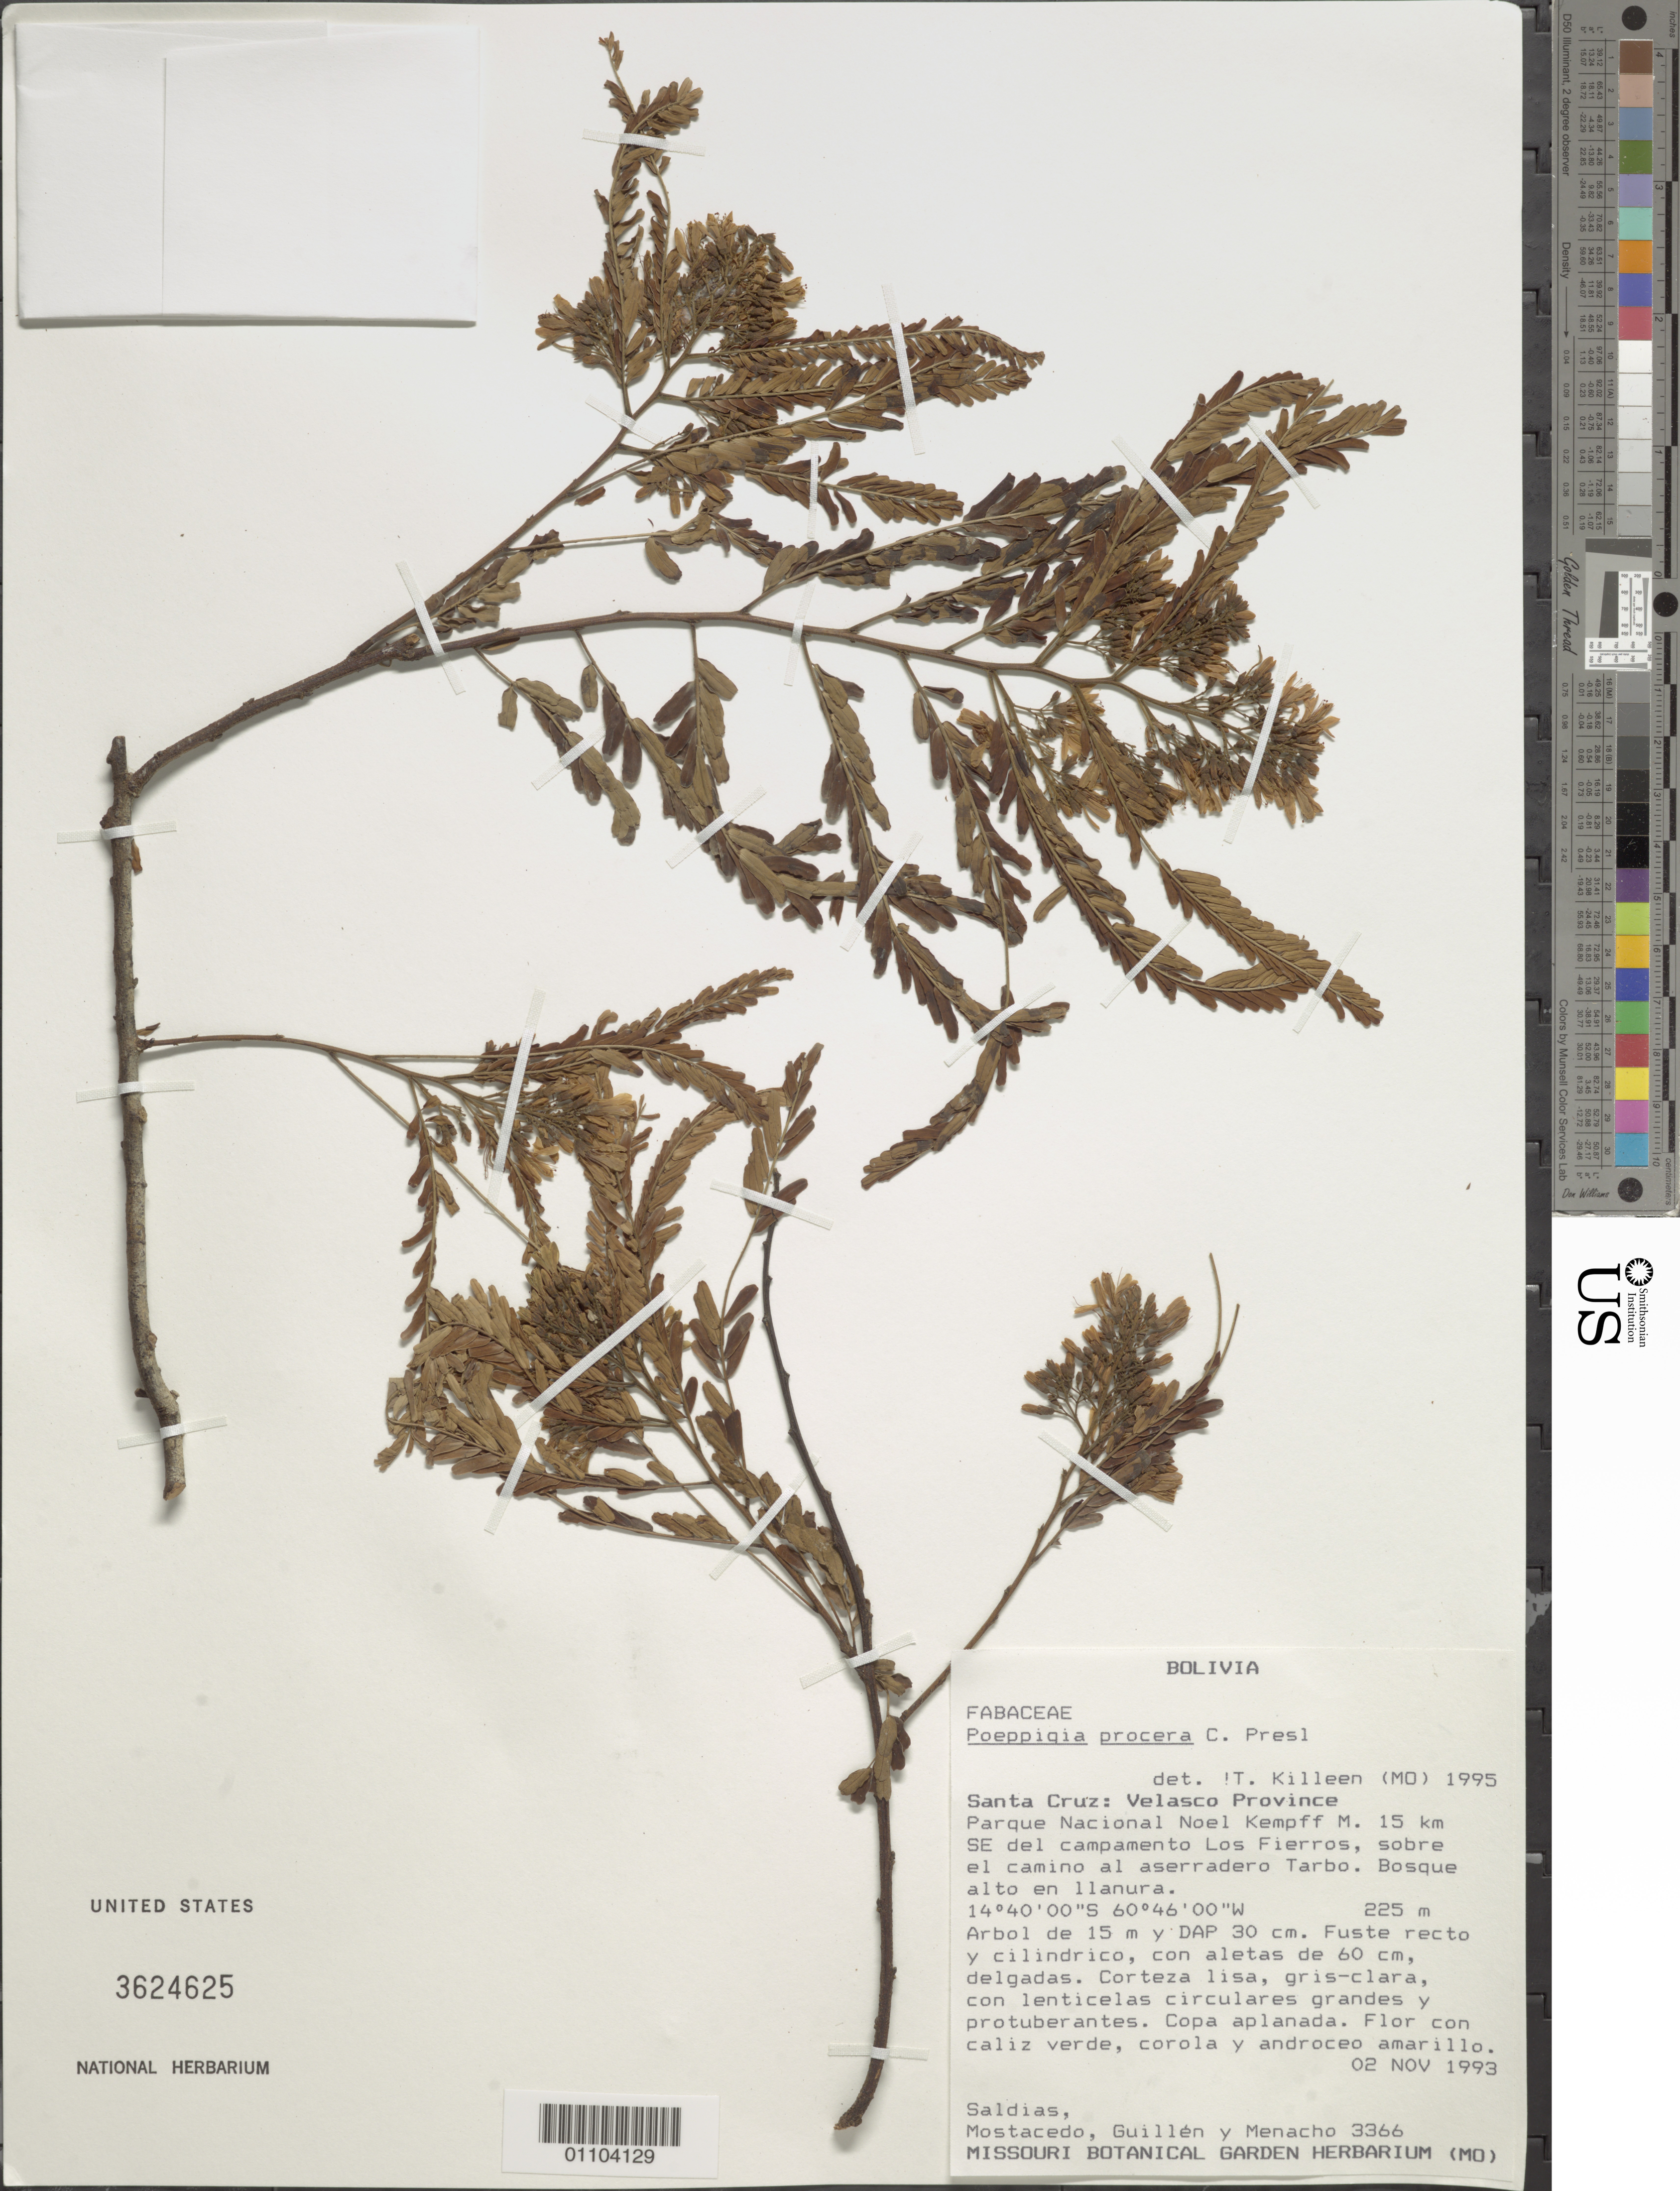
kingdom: Plantae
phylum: Tracheophyta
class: Magnoliopsida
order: Fabales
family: Fabaceae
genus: Poeppigia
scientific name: Poeppigia procera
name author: C. Presl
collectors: M. Saldias P., Arroyo, --, Mostacedo, --, -. Gutierrez, -- Guillen & M. Menacho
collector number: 3366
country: Bolivia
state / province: Santa Cruz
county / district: Velasco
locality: Parque Nacional Noel Kempff M. SE del campamento Oos Fierros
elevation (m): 225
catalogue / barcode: US 3624625